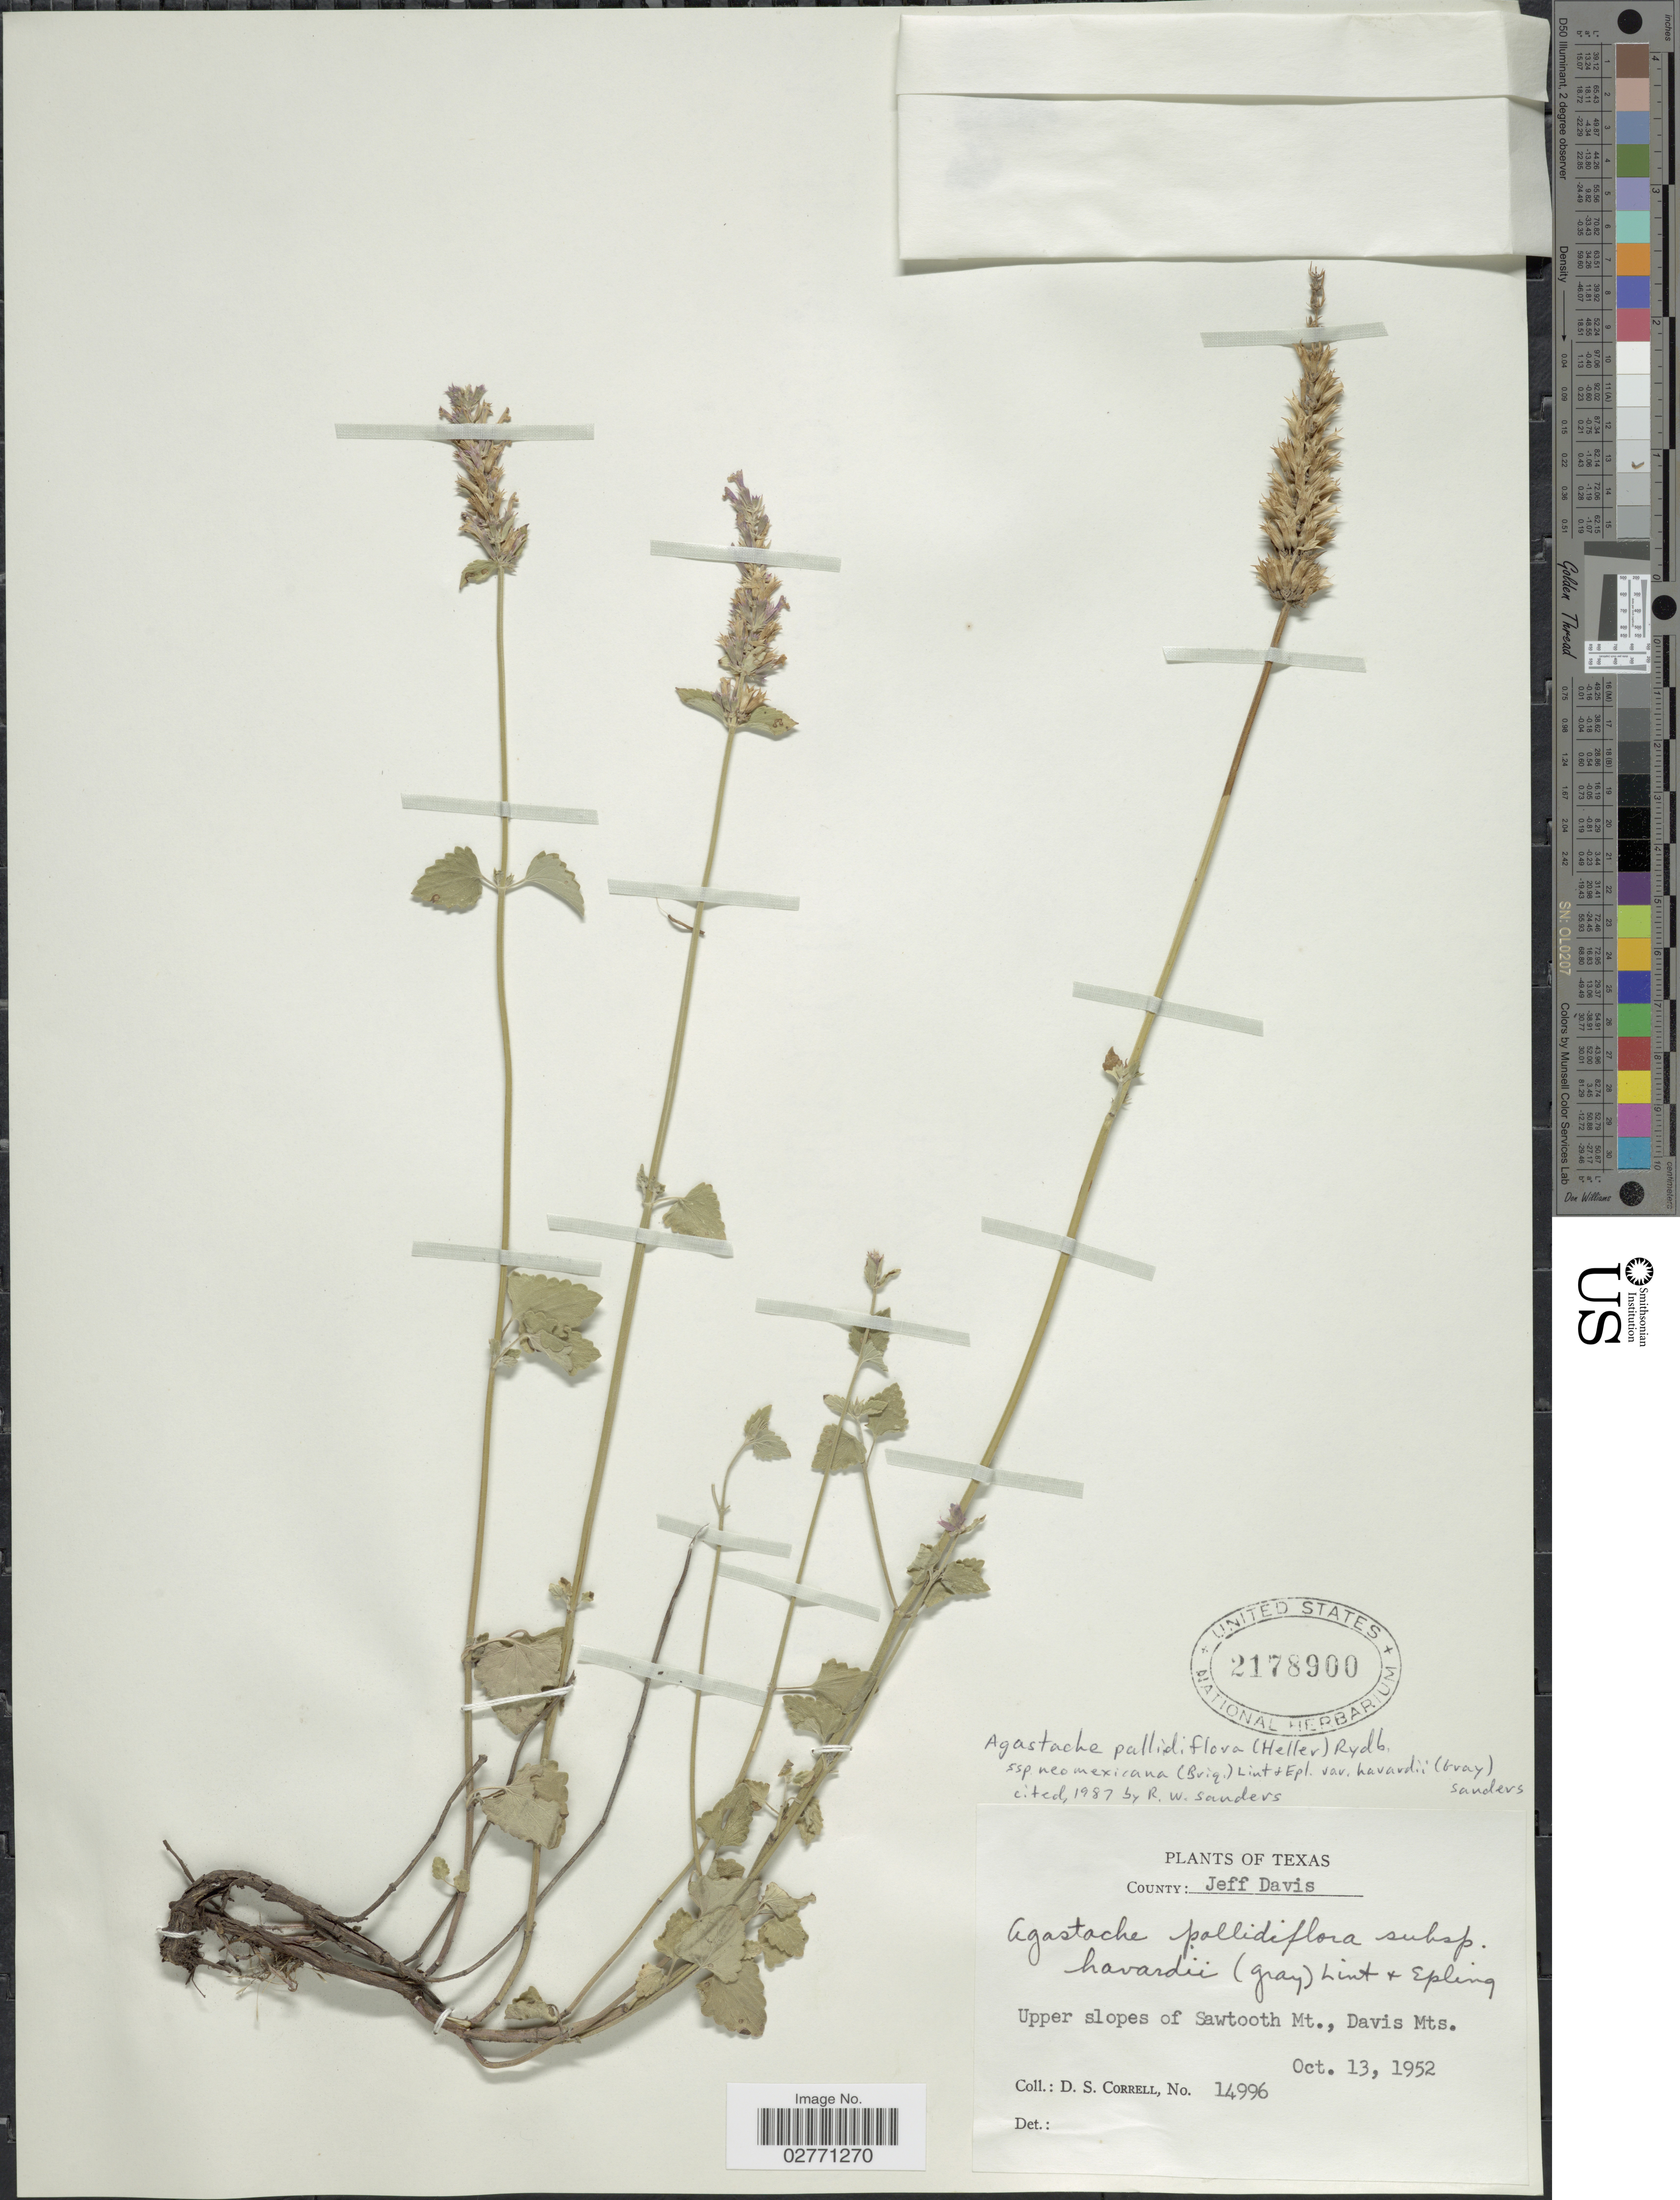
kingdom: Plantae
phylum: Tracheophyta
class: Magnoliopsida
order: Lamiales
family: Lamiaceae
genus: Agastache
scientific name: Agastache pallidiflora subsp. havardii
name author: (A. Gray) Lint & Epling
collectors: D. S. Correll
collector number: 14996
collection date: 1952-10-13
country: United States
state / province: Texas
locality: County: Jeff David. Upper slopes of Sawtooth Mt., Davis Mts.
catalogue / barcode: US 2178900